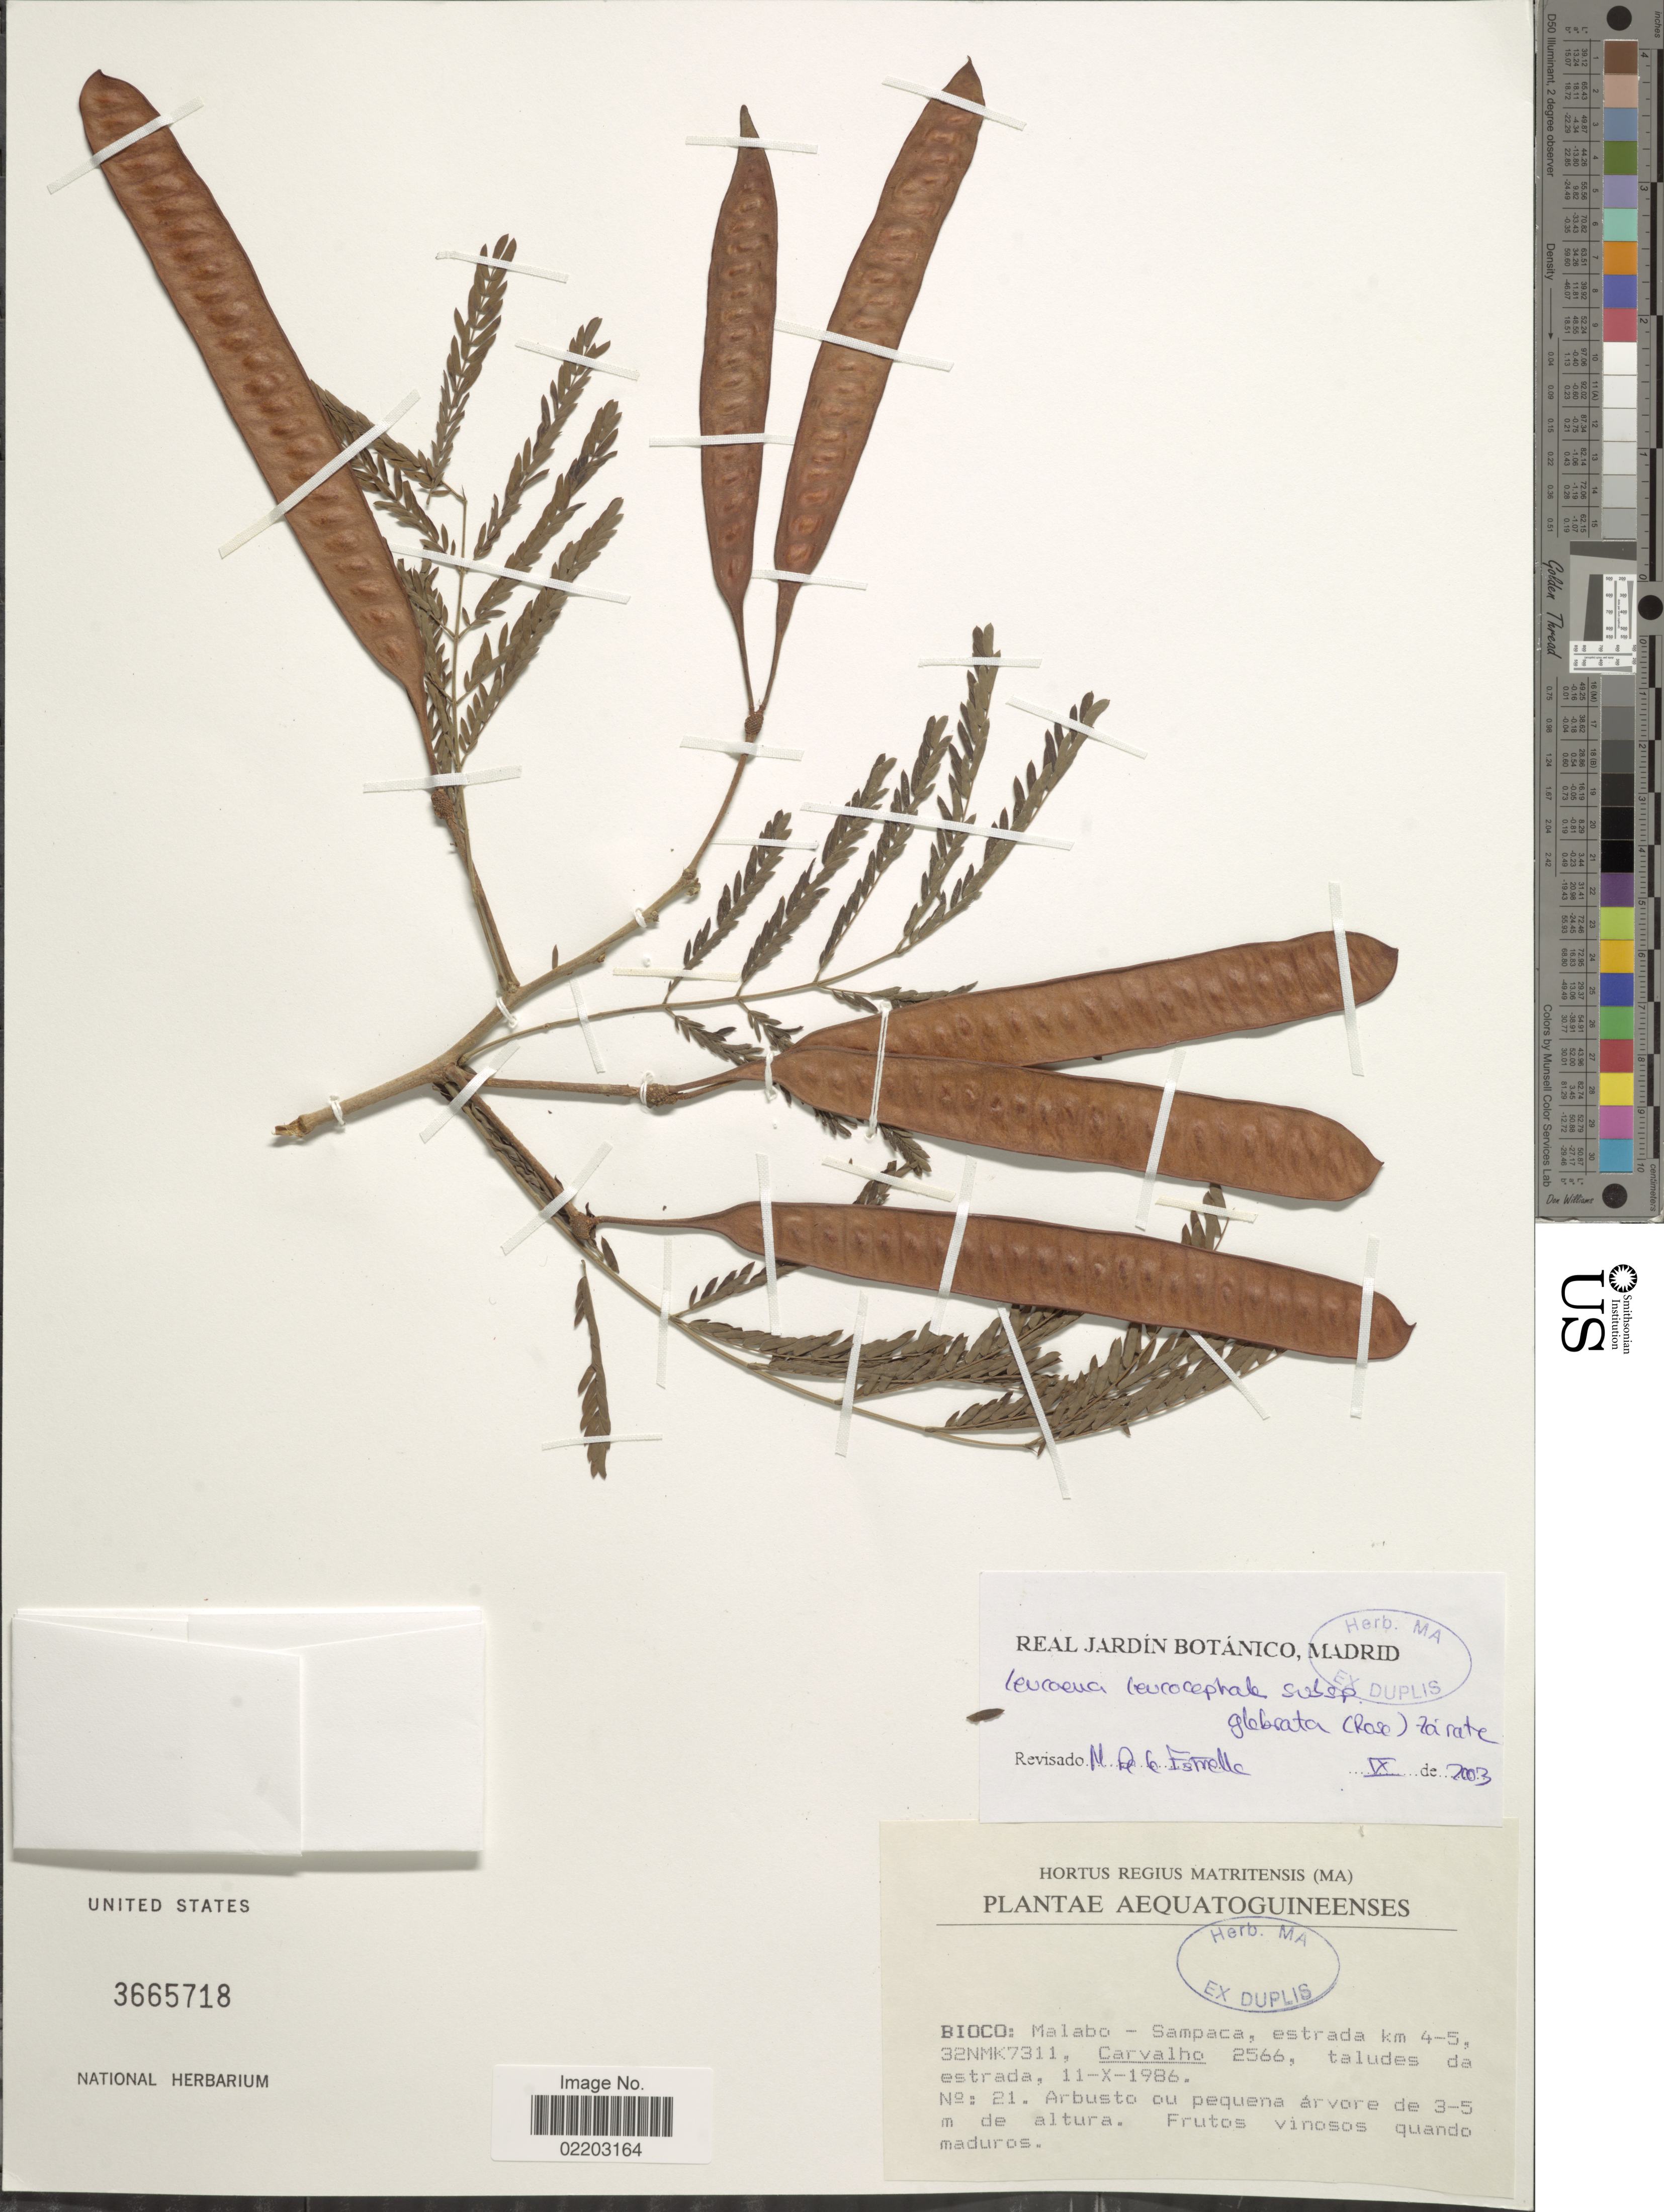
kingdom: Plantae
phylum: Tracheophyta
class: Magnoliopsida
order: Fabales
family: Fabaceae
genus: Leucaena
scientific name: Leucaena glauca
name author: (L.) Benth.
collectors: Carvalho, --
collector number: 2566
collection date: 1986-10-11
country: Equatorial Guinea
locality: Bioco: Malabo - Sampaca, estrada km 4-5, 32NMK7311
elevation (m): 3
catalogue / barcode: US 3665718